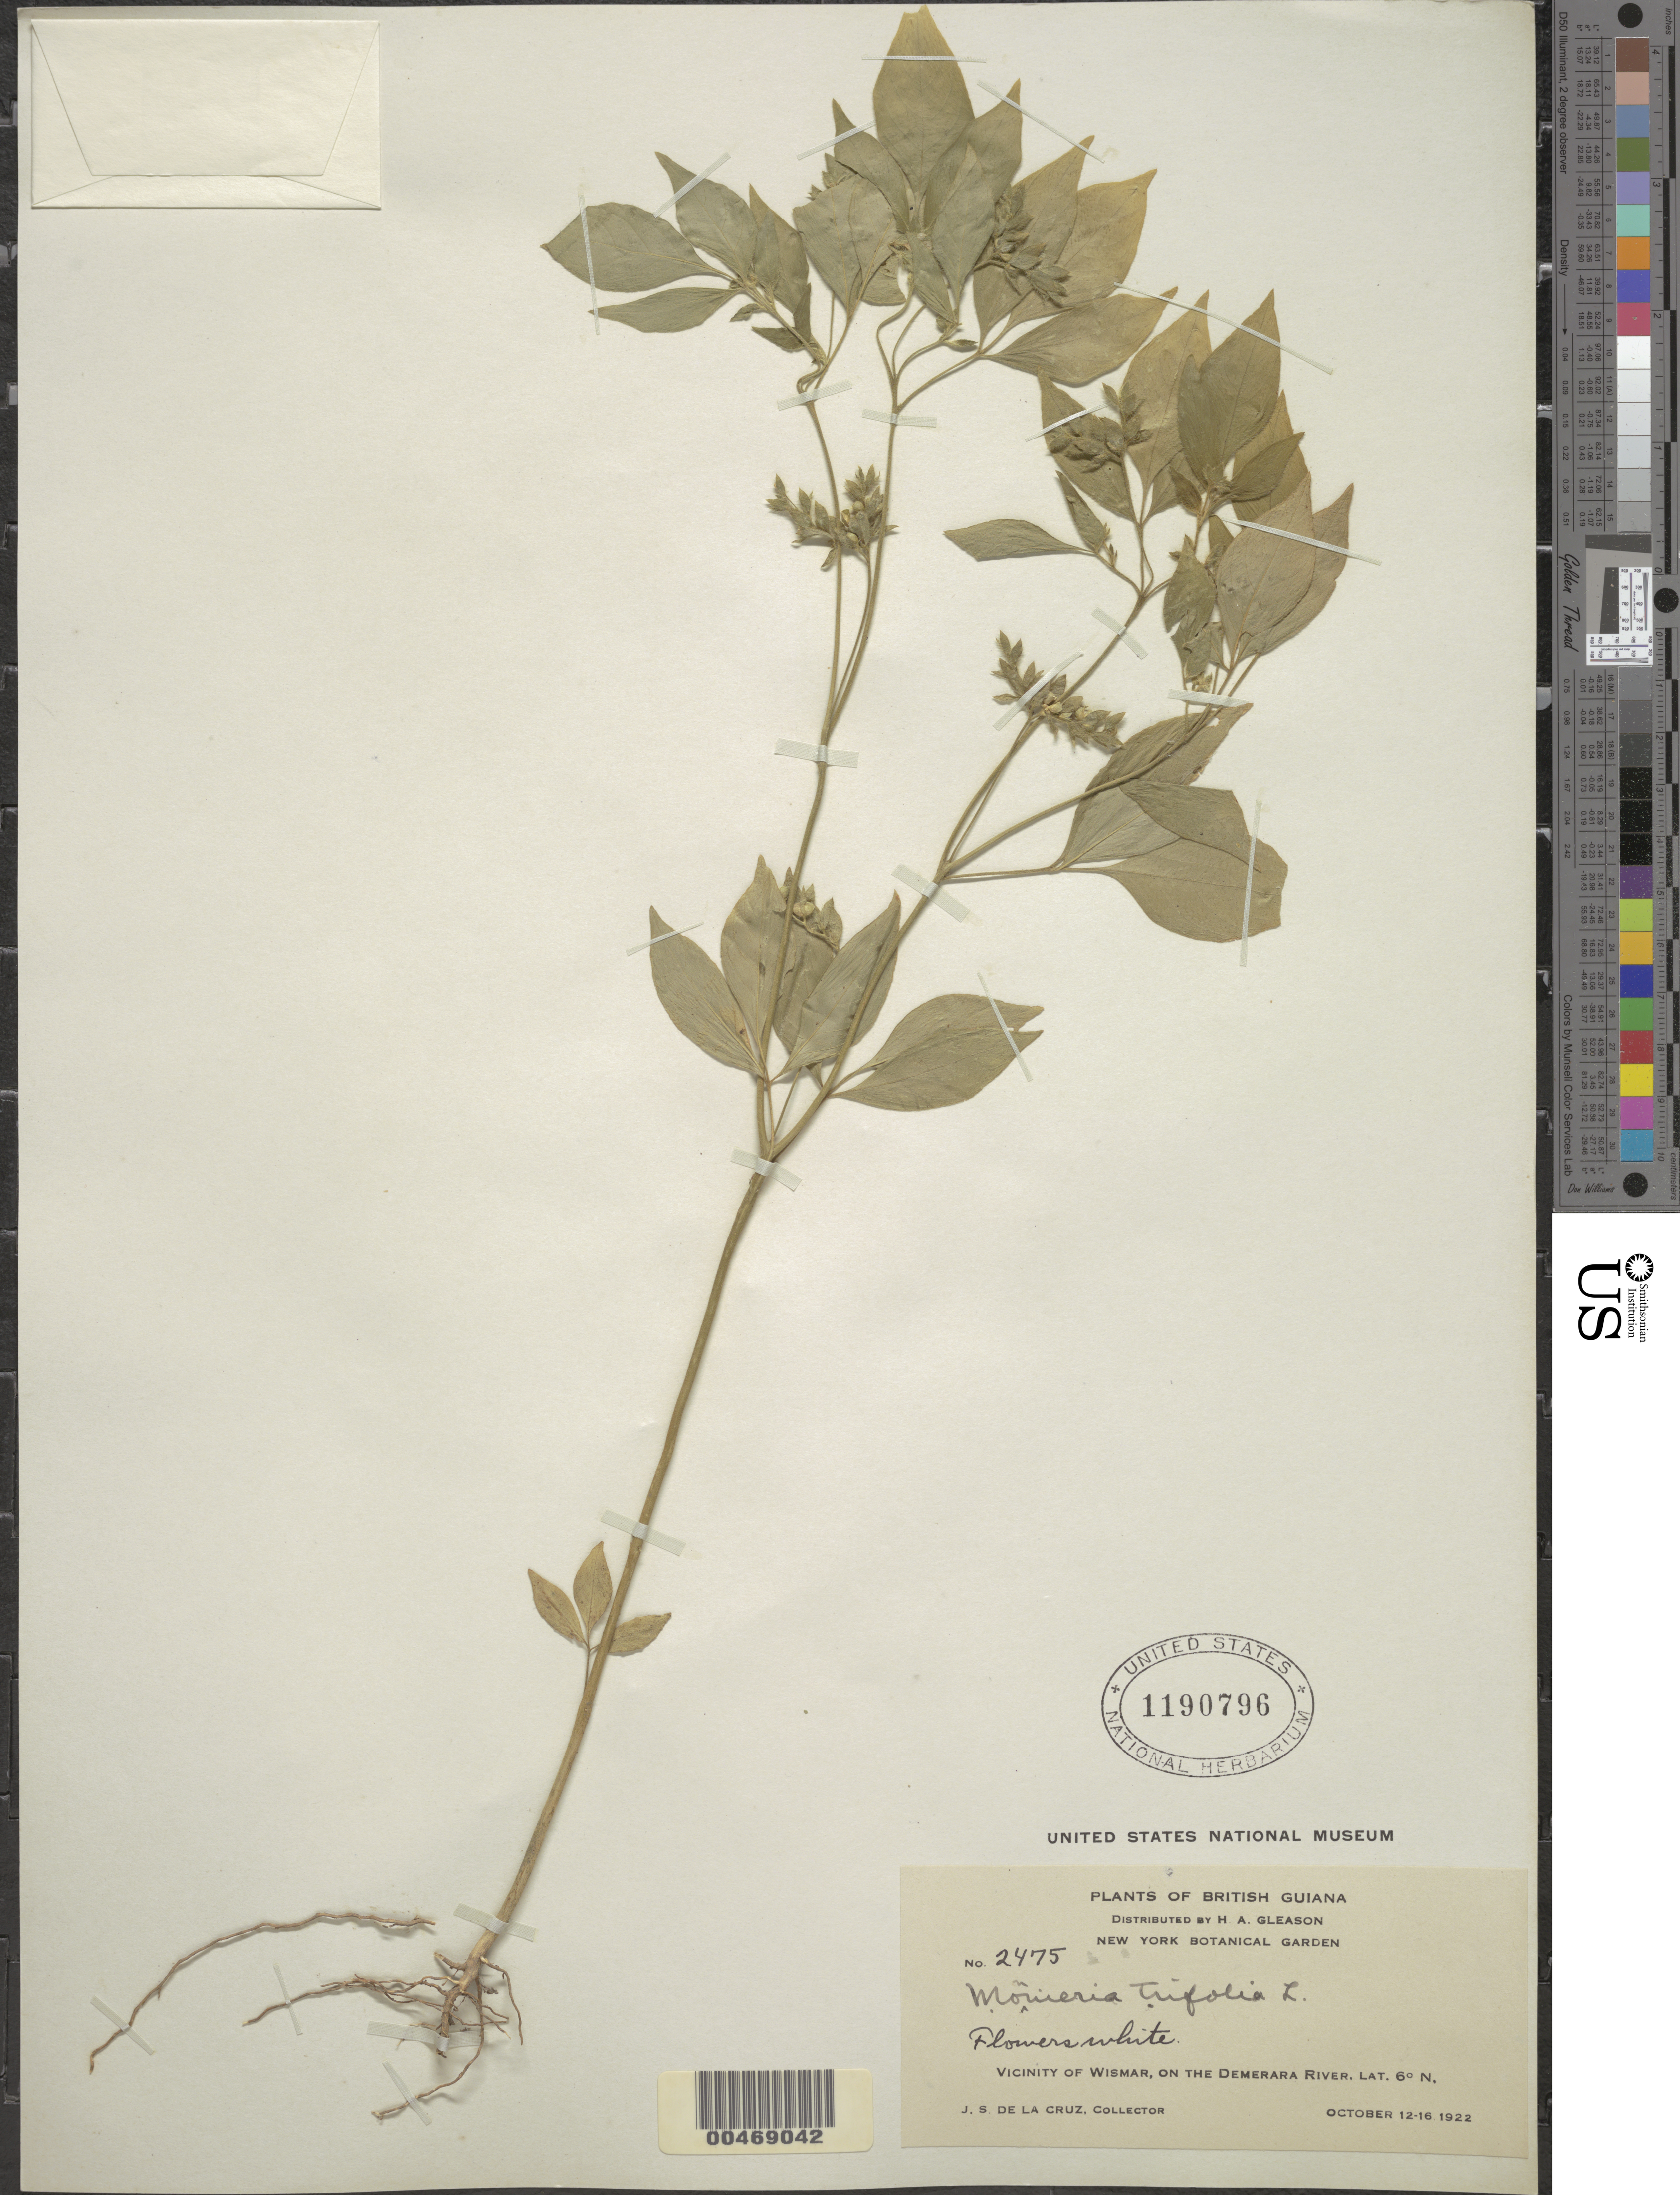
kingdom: Plantae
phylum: Tracheophyta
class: Magnoliopsida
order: Sapindales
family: Rutaceae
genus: Ertela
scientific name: Ertela trifolia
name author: (L.) Kuntze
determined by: Strong, Mark T., (BOT), Smithsonian Institution - National Museum of Natural History (UNITED STATES)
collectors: J. S. de la Cruz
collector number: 2475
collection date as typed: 12-Oct-22 to 16-Oct-22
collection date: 1922-10-12/1922-10-16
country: Guyana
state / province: U. Demerara-Berbice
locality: Wismar vic., on the Demerara River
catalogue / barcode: US 1190796